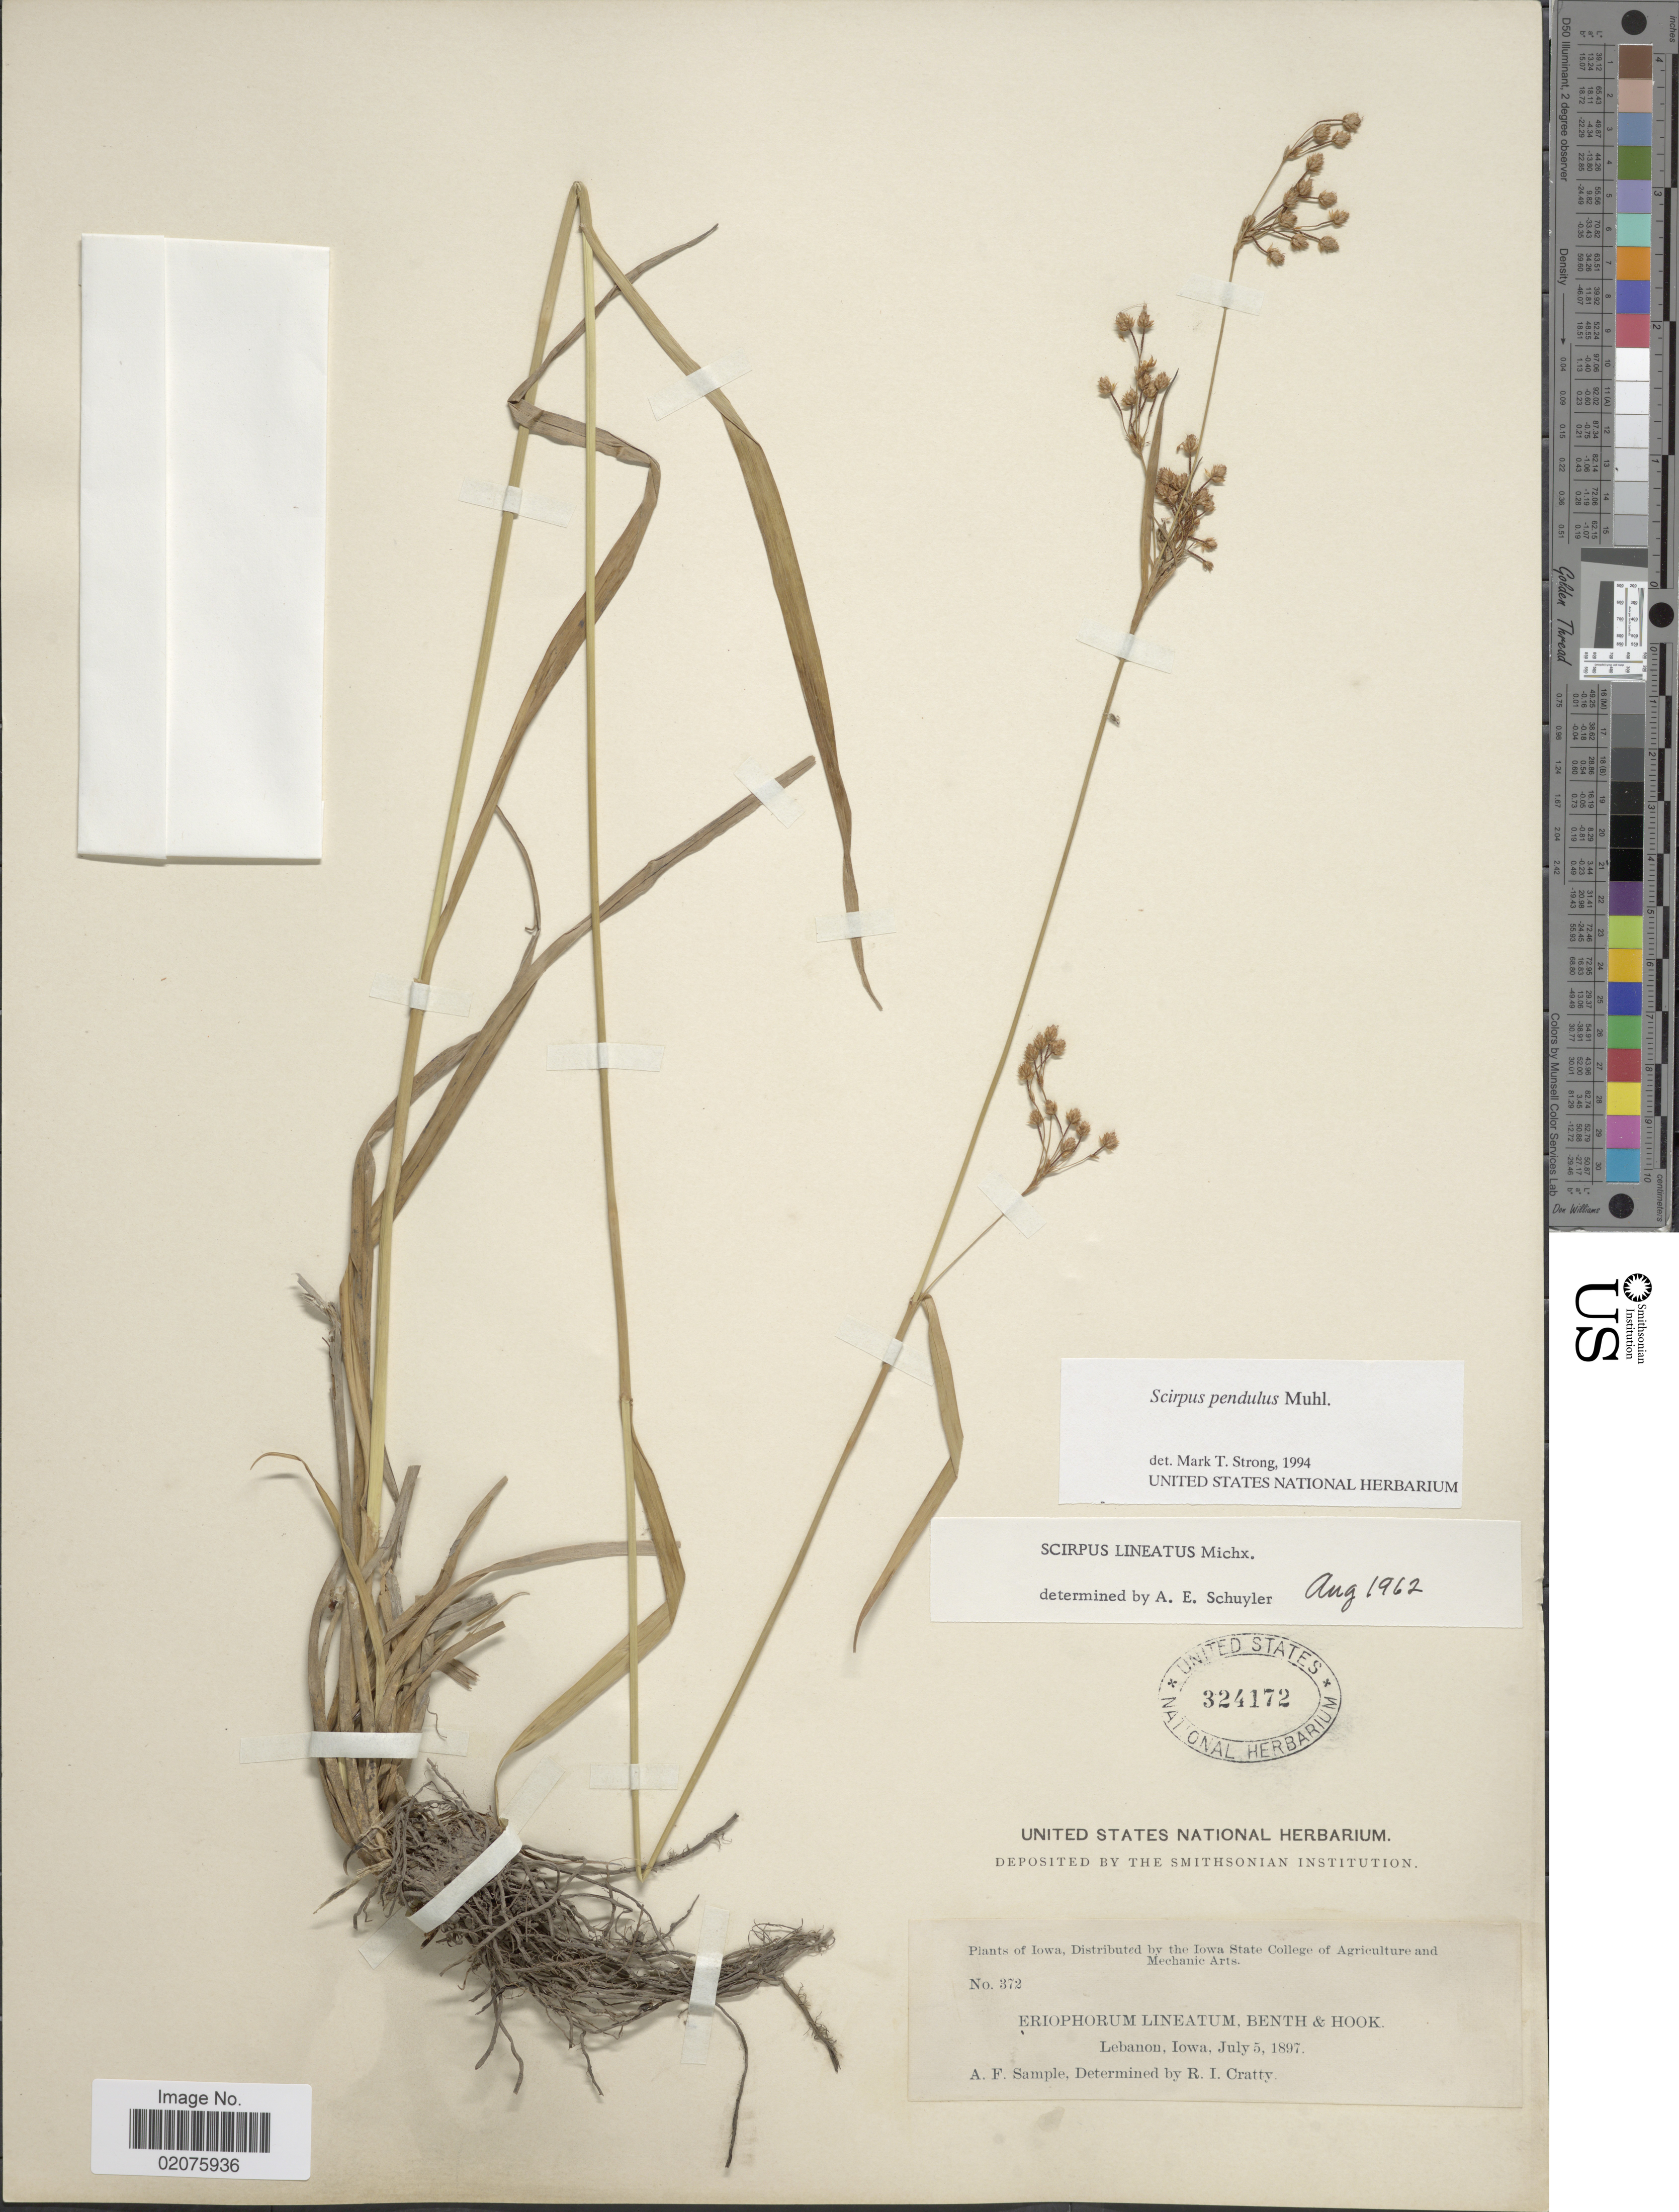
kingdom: Plantae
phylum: Tracheophyta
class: Liliopsida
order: Poales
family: Cyperaceae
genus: Scirpus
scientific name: Scirpus pendulus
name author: Muhl.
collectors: A. Sample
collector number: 372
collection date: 1897-07-05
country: United States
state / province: Iowa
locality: Lebanon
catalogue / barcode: US 324172